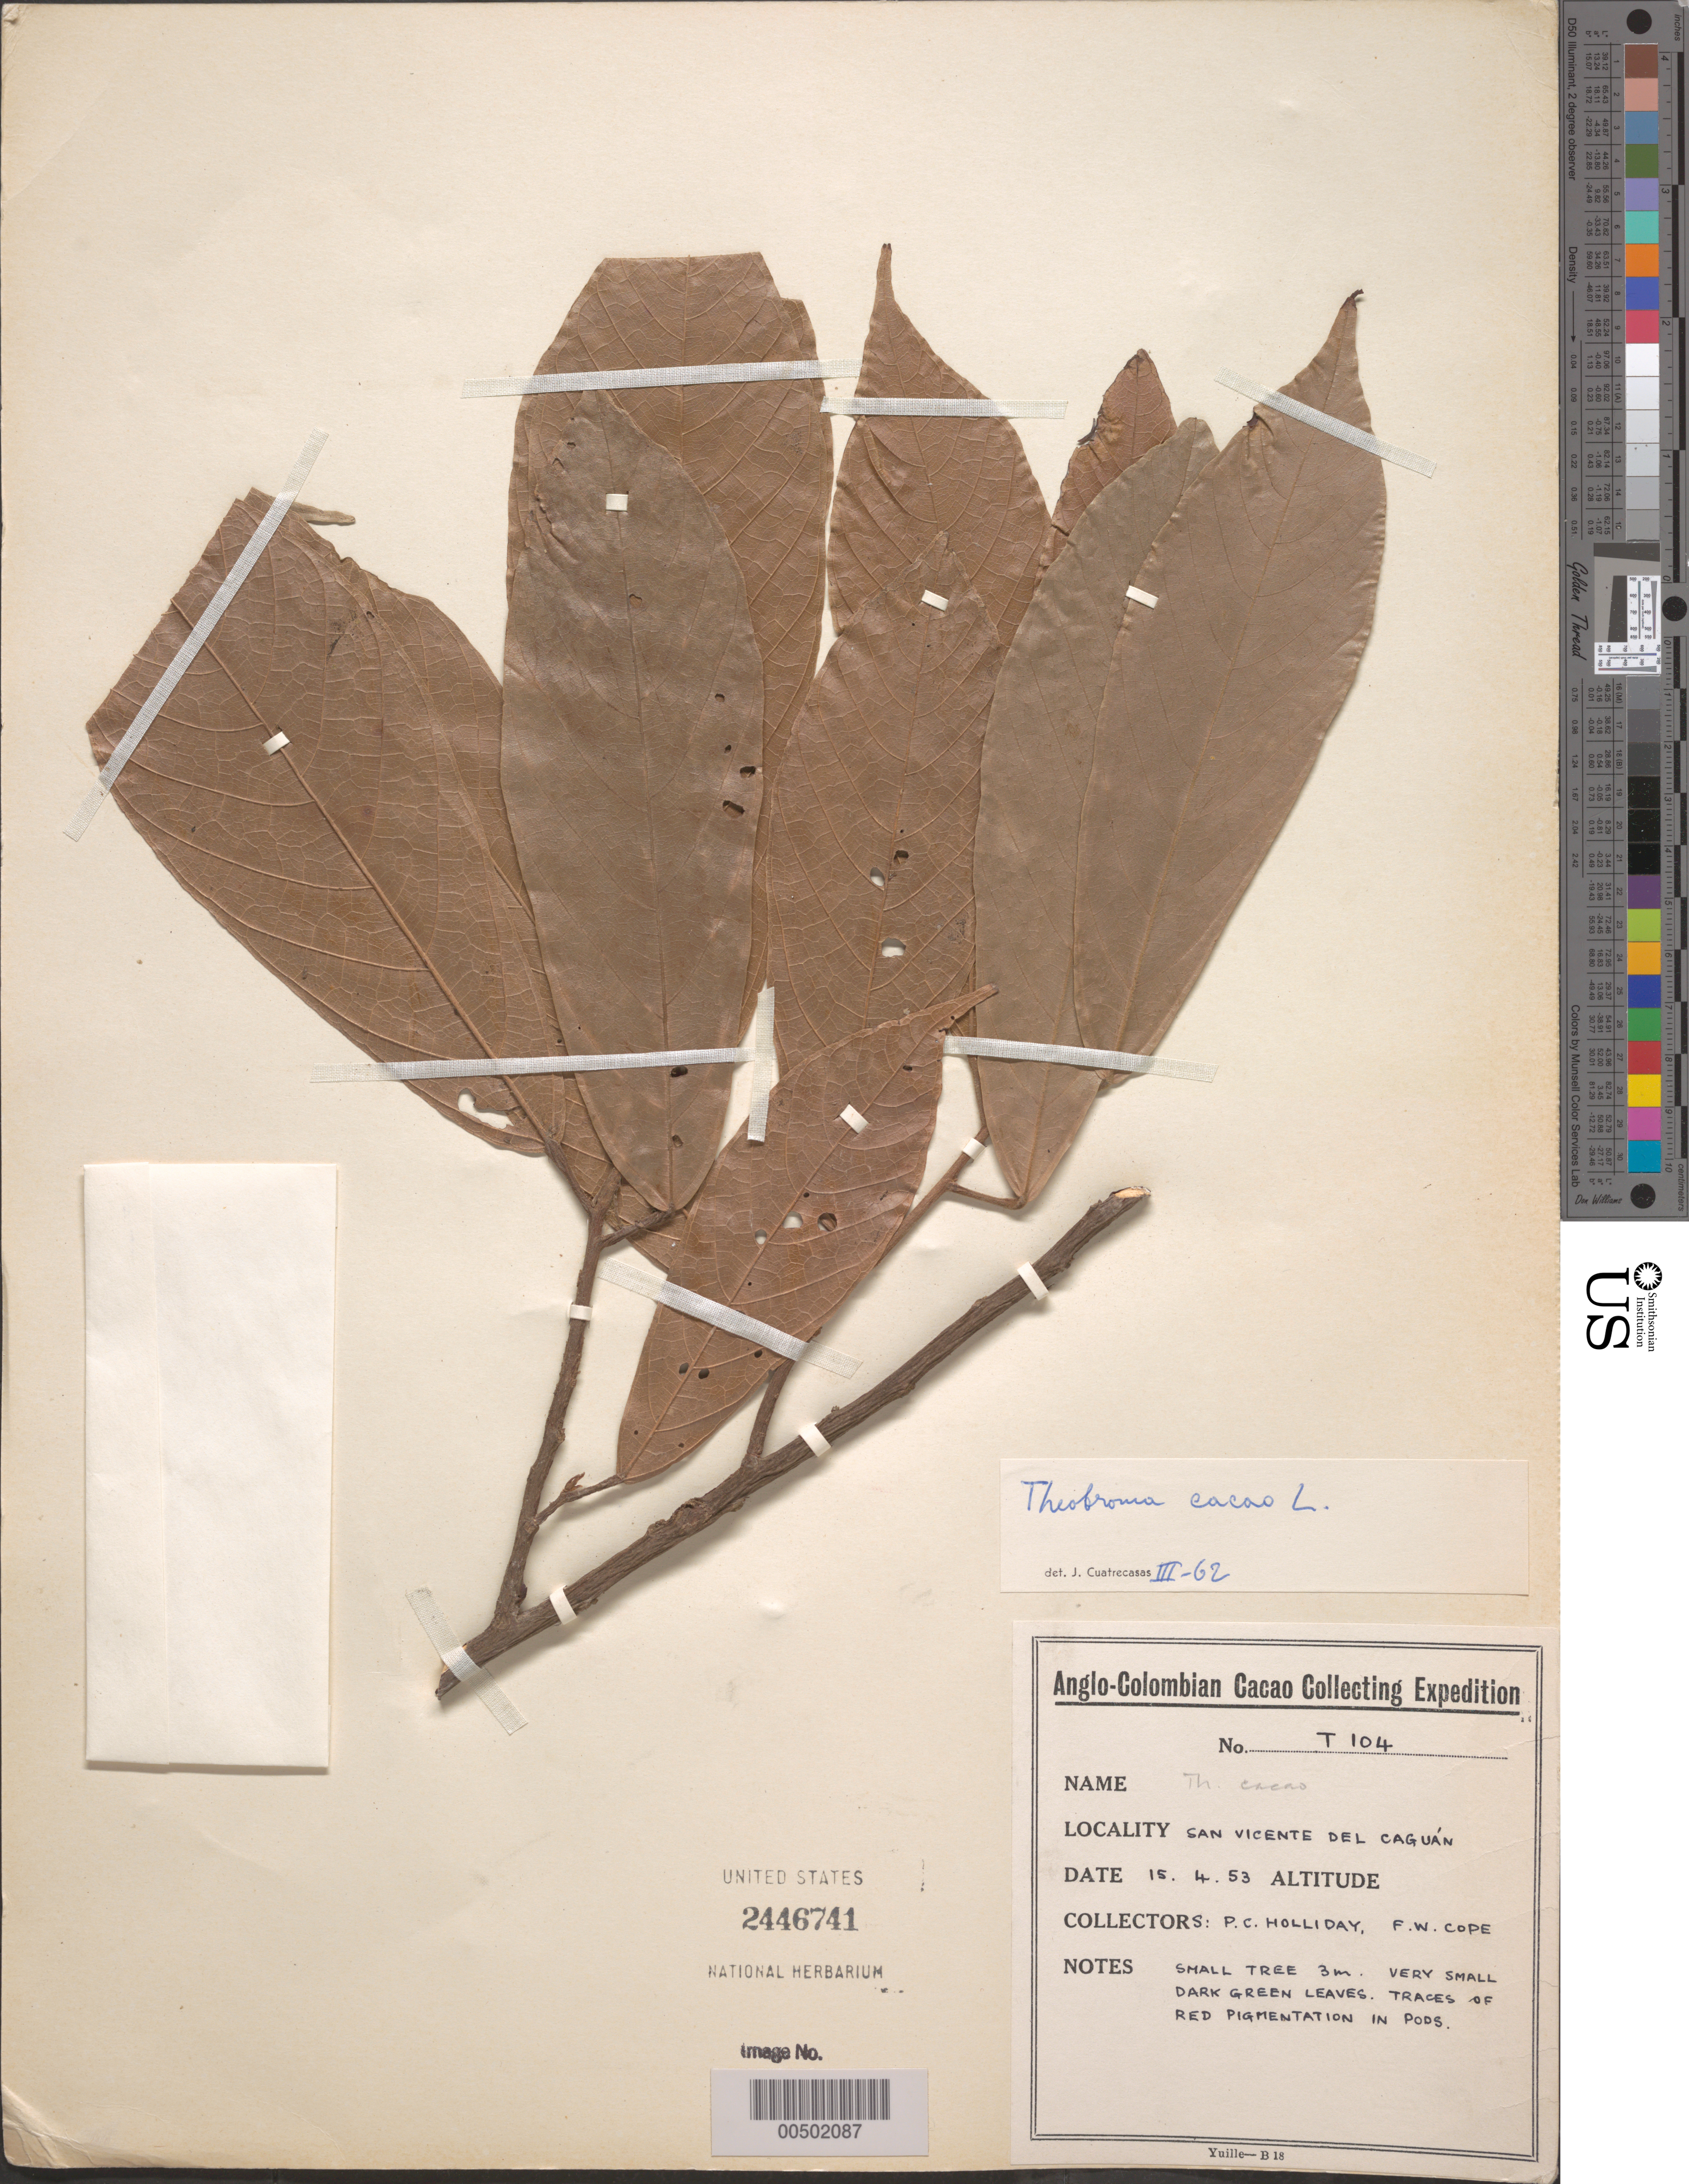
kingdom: Plantae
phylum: Tracheophyta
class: Magnoliopsida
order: Malvales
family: Malvaceae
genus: Theobroma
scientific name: Theobroma cacao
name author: L.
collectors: P. C. Holliday & F. Cope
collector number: T104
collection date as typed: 15 Apr 1953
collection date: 1953-04-15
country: Colombia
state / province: Caquetá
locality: San Vicente del Caguán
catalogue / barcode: US 2446741